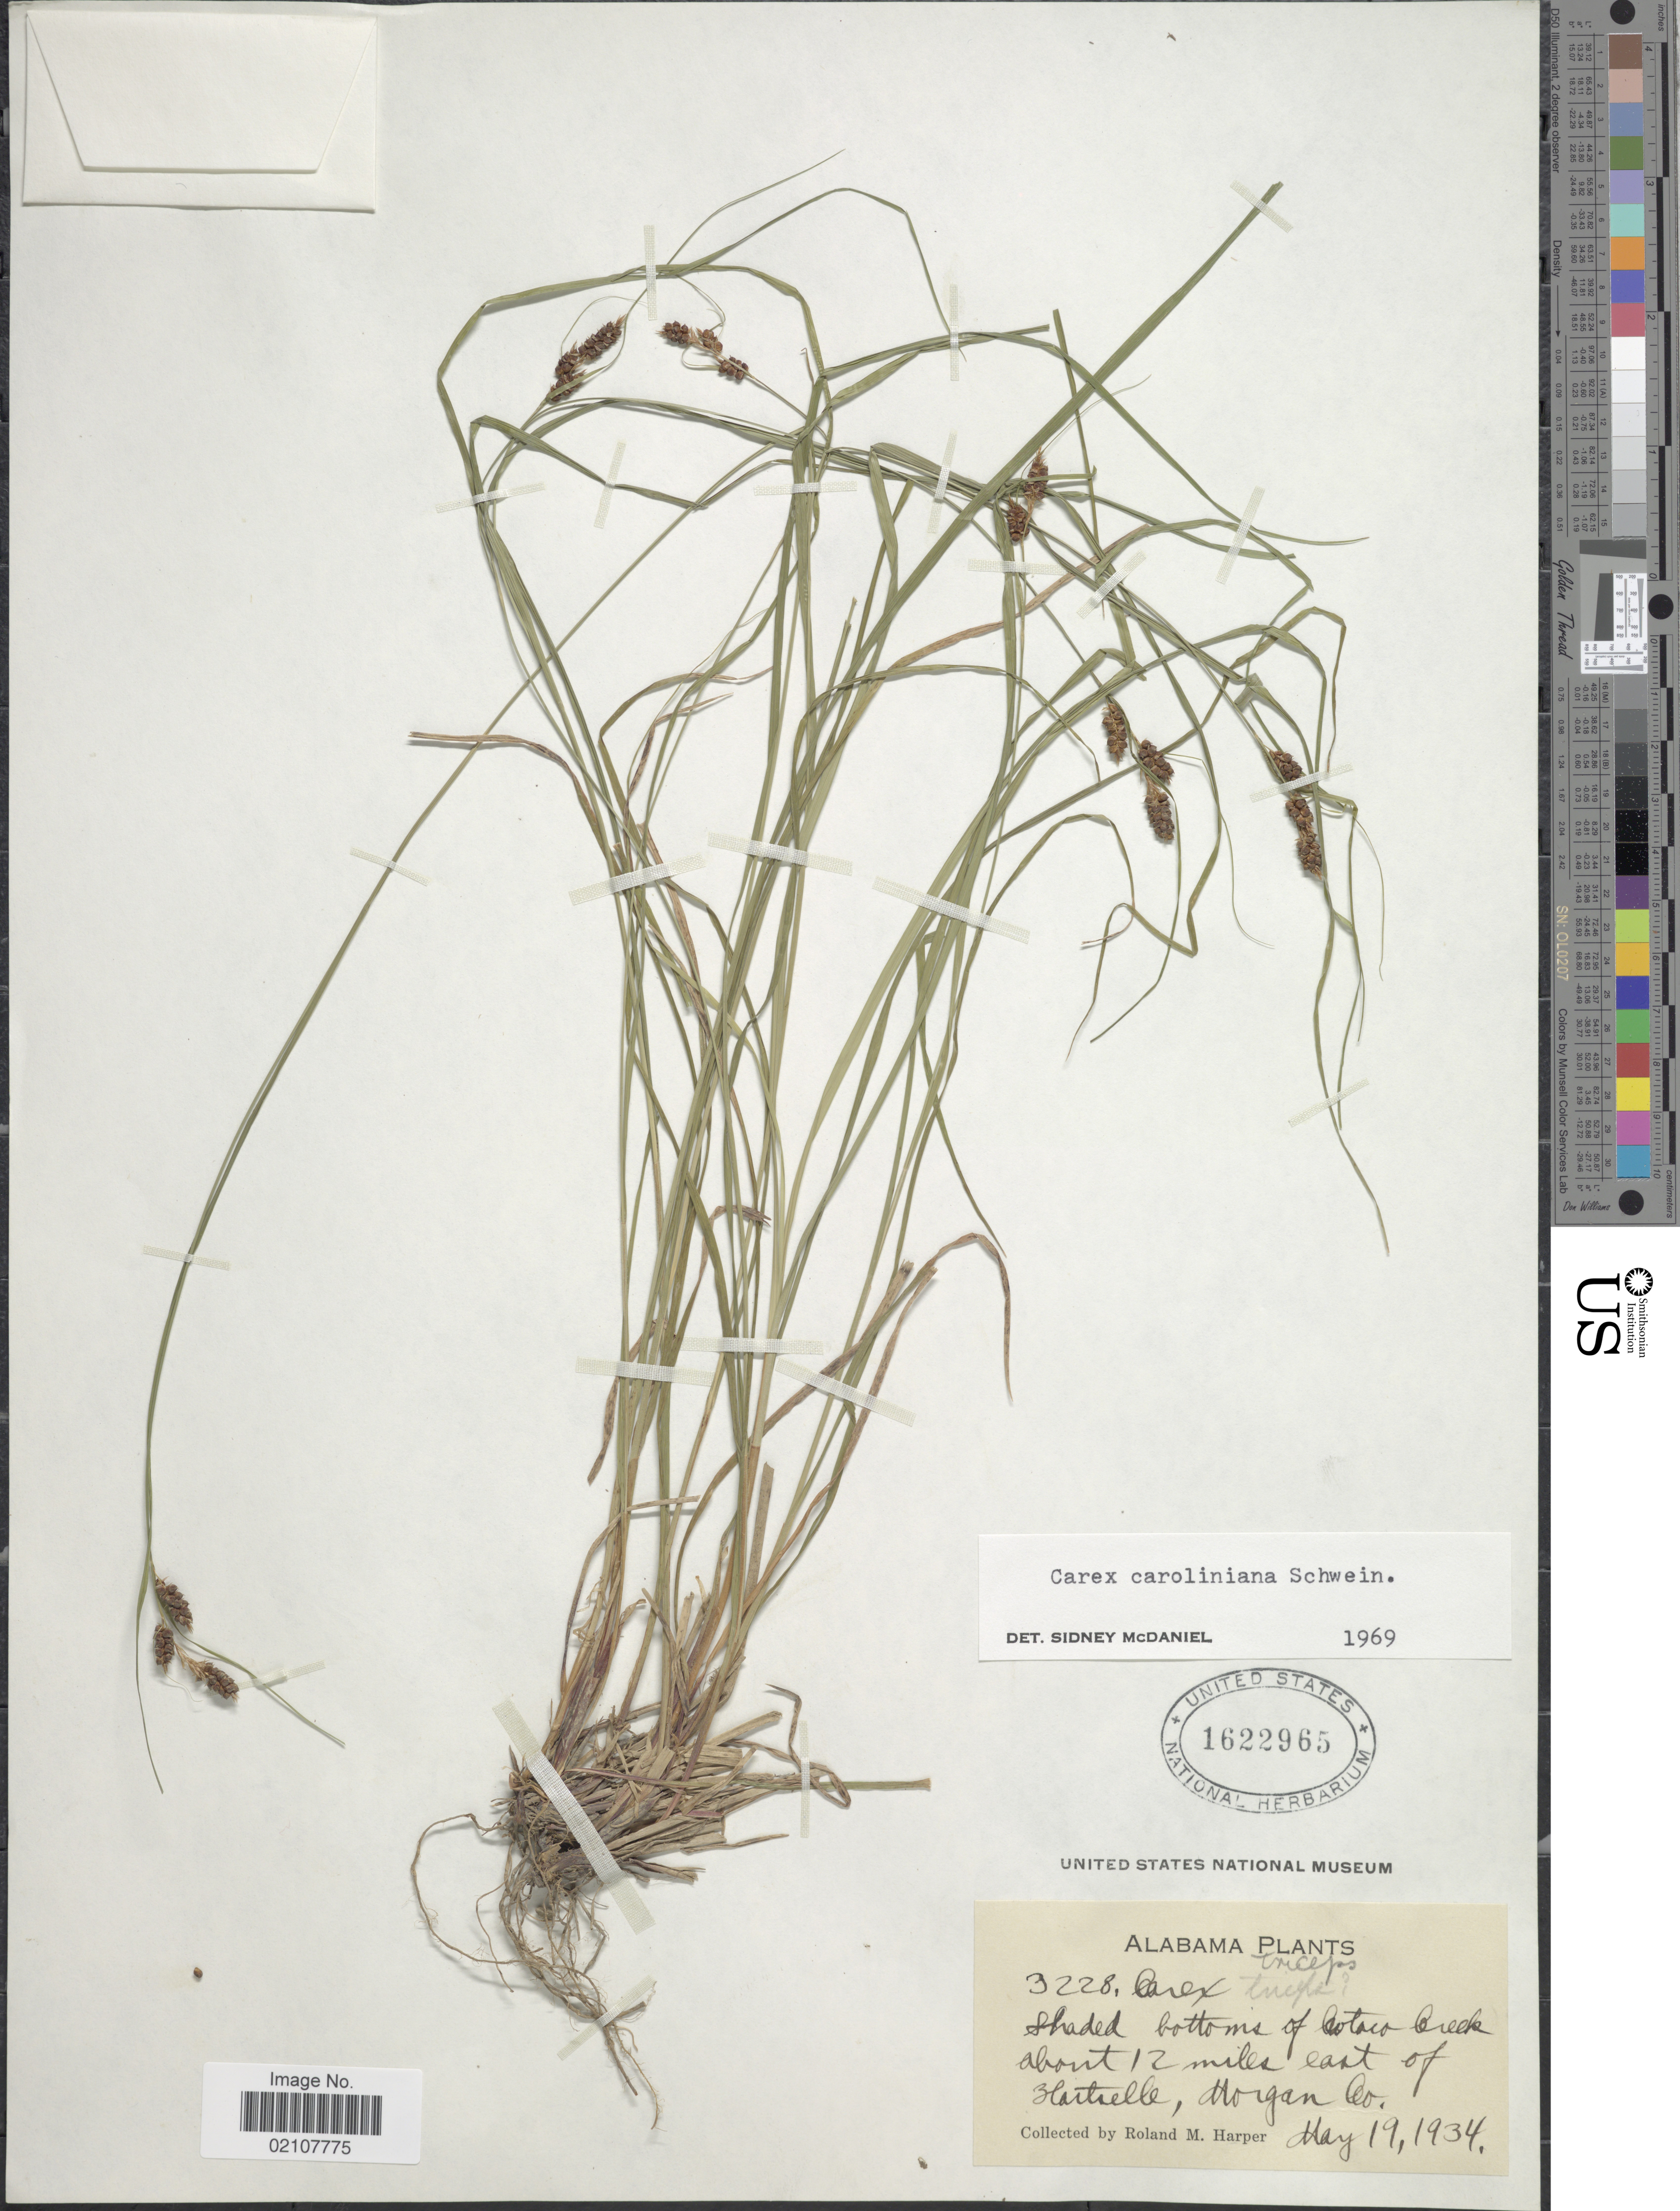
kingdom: Plantae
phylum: Tracheophyta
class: Liliopsida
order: Poales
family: Cyperaceae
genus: Carex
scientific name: Carex caroliniana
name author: Schwein.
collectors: R. M. Harper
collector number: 3228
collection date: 1934-05-19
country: United States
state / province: Alabama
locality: Alabama, Shaded bottoms of Cotaco Creek about 12 miles east of Hartstelle, Morgan Co.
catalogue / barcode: US 1622965